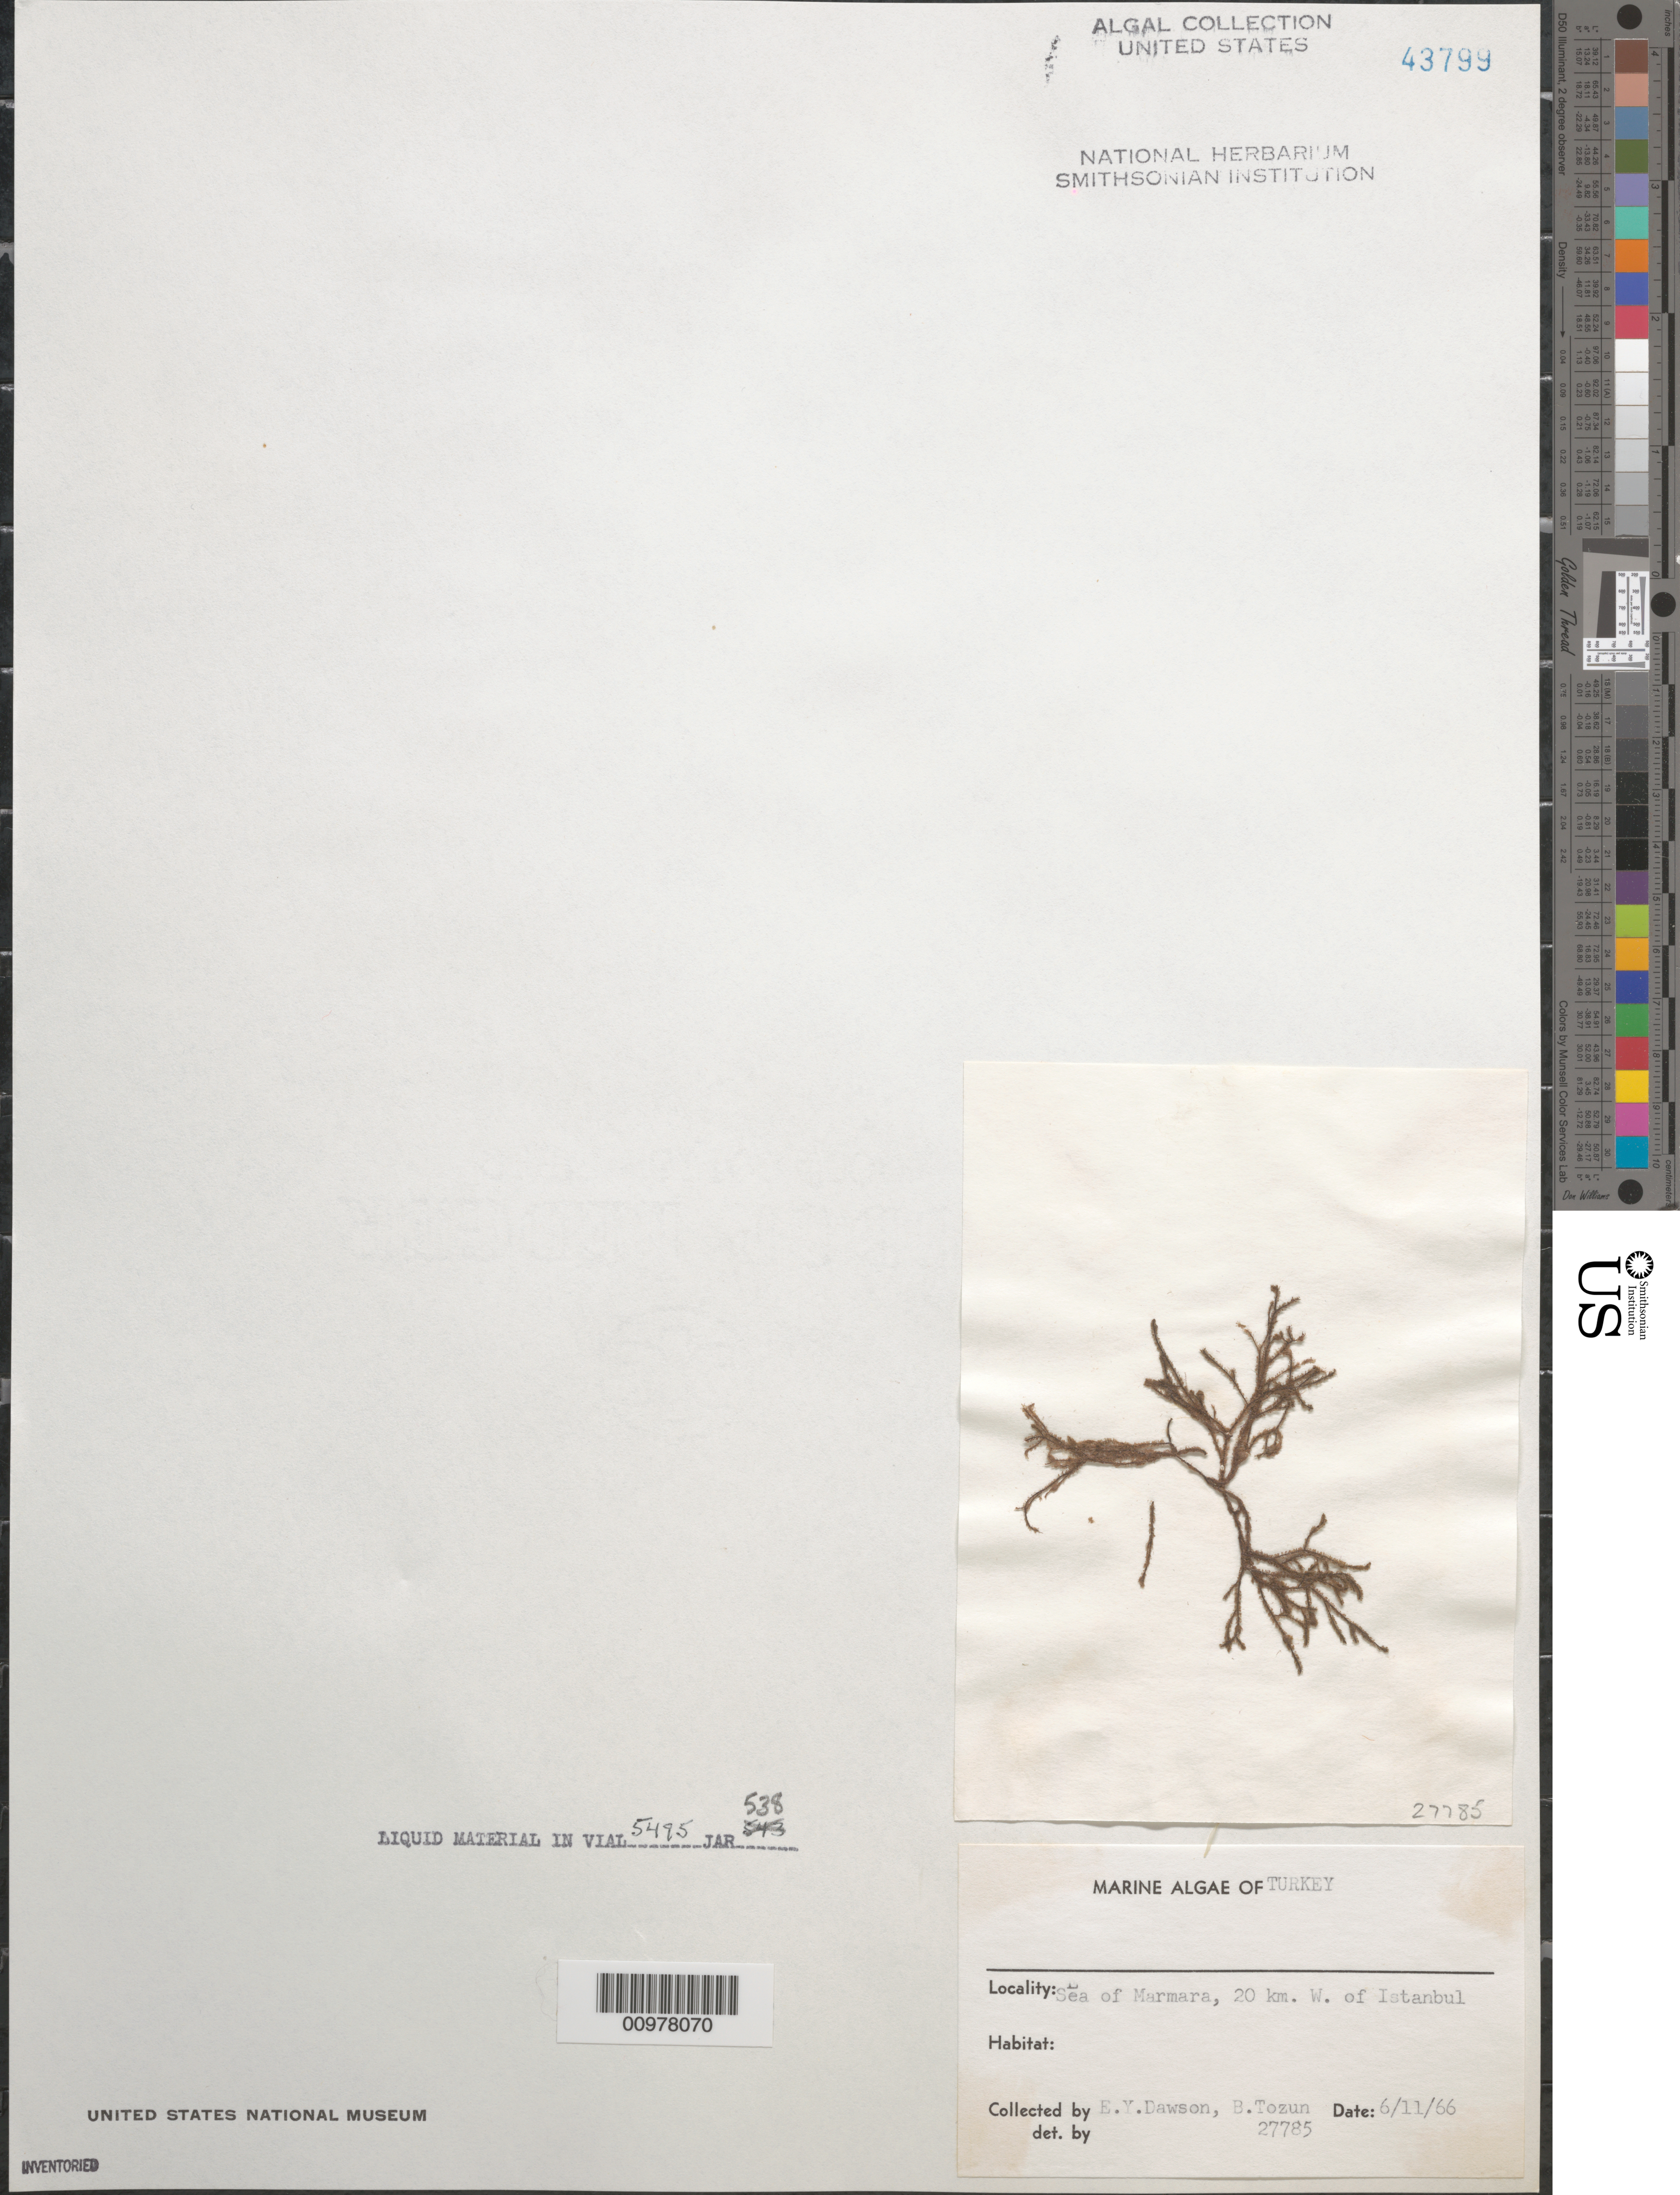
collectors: E. Y. Dawson & B. Tozun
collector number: EYD 27785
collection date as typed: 11 Jun 1966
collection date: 1966-06-11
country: Turkey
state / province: Istanbul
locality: Sea of Marmara, 20 km west of Istanbul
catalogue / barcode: US 43799